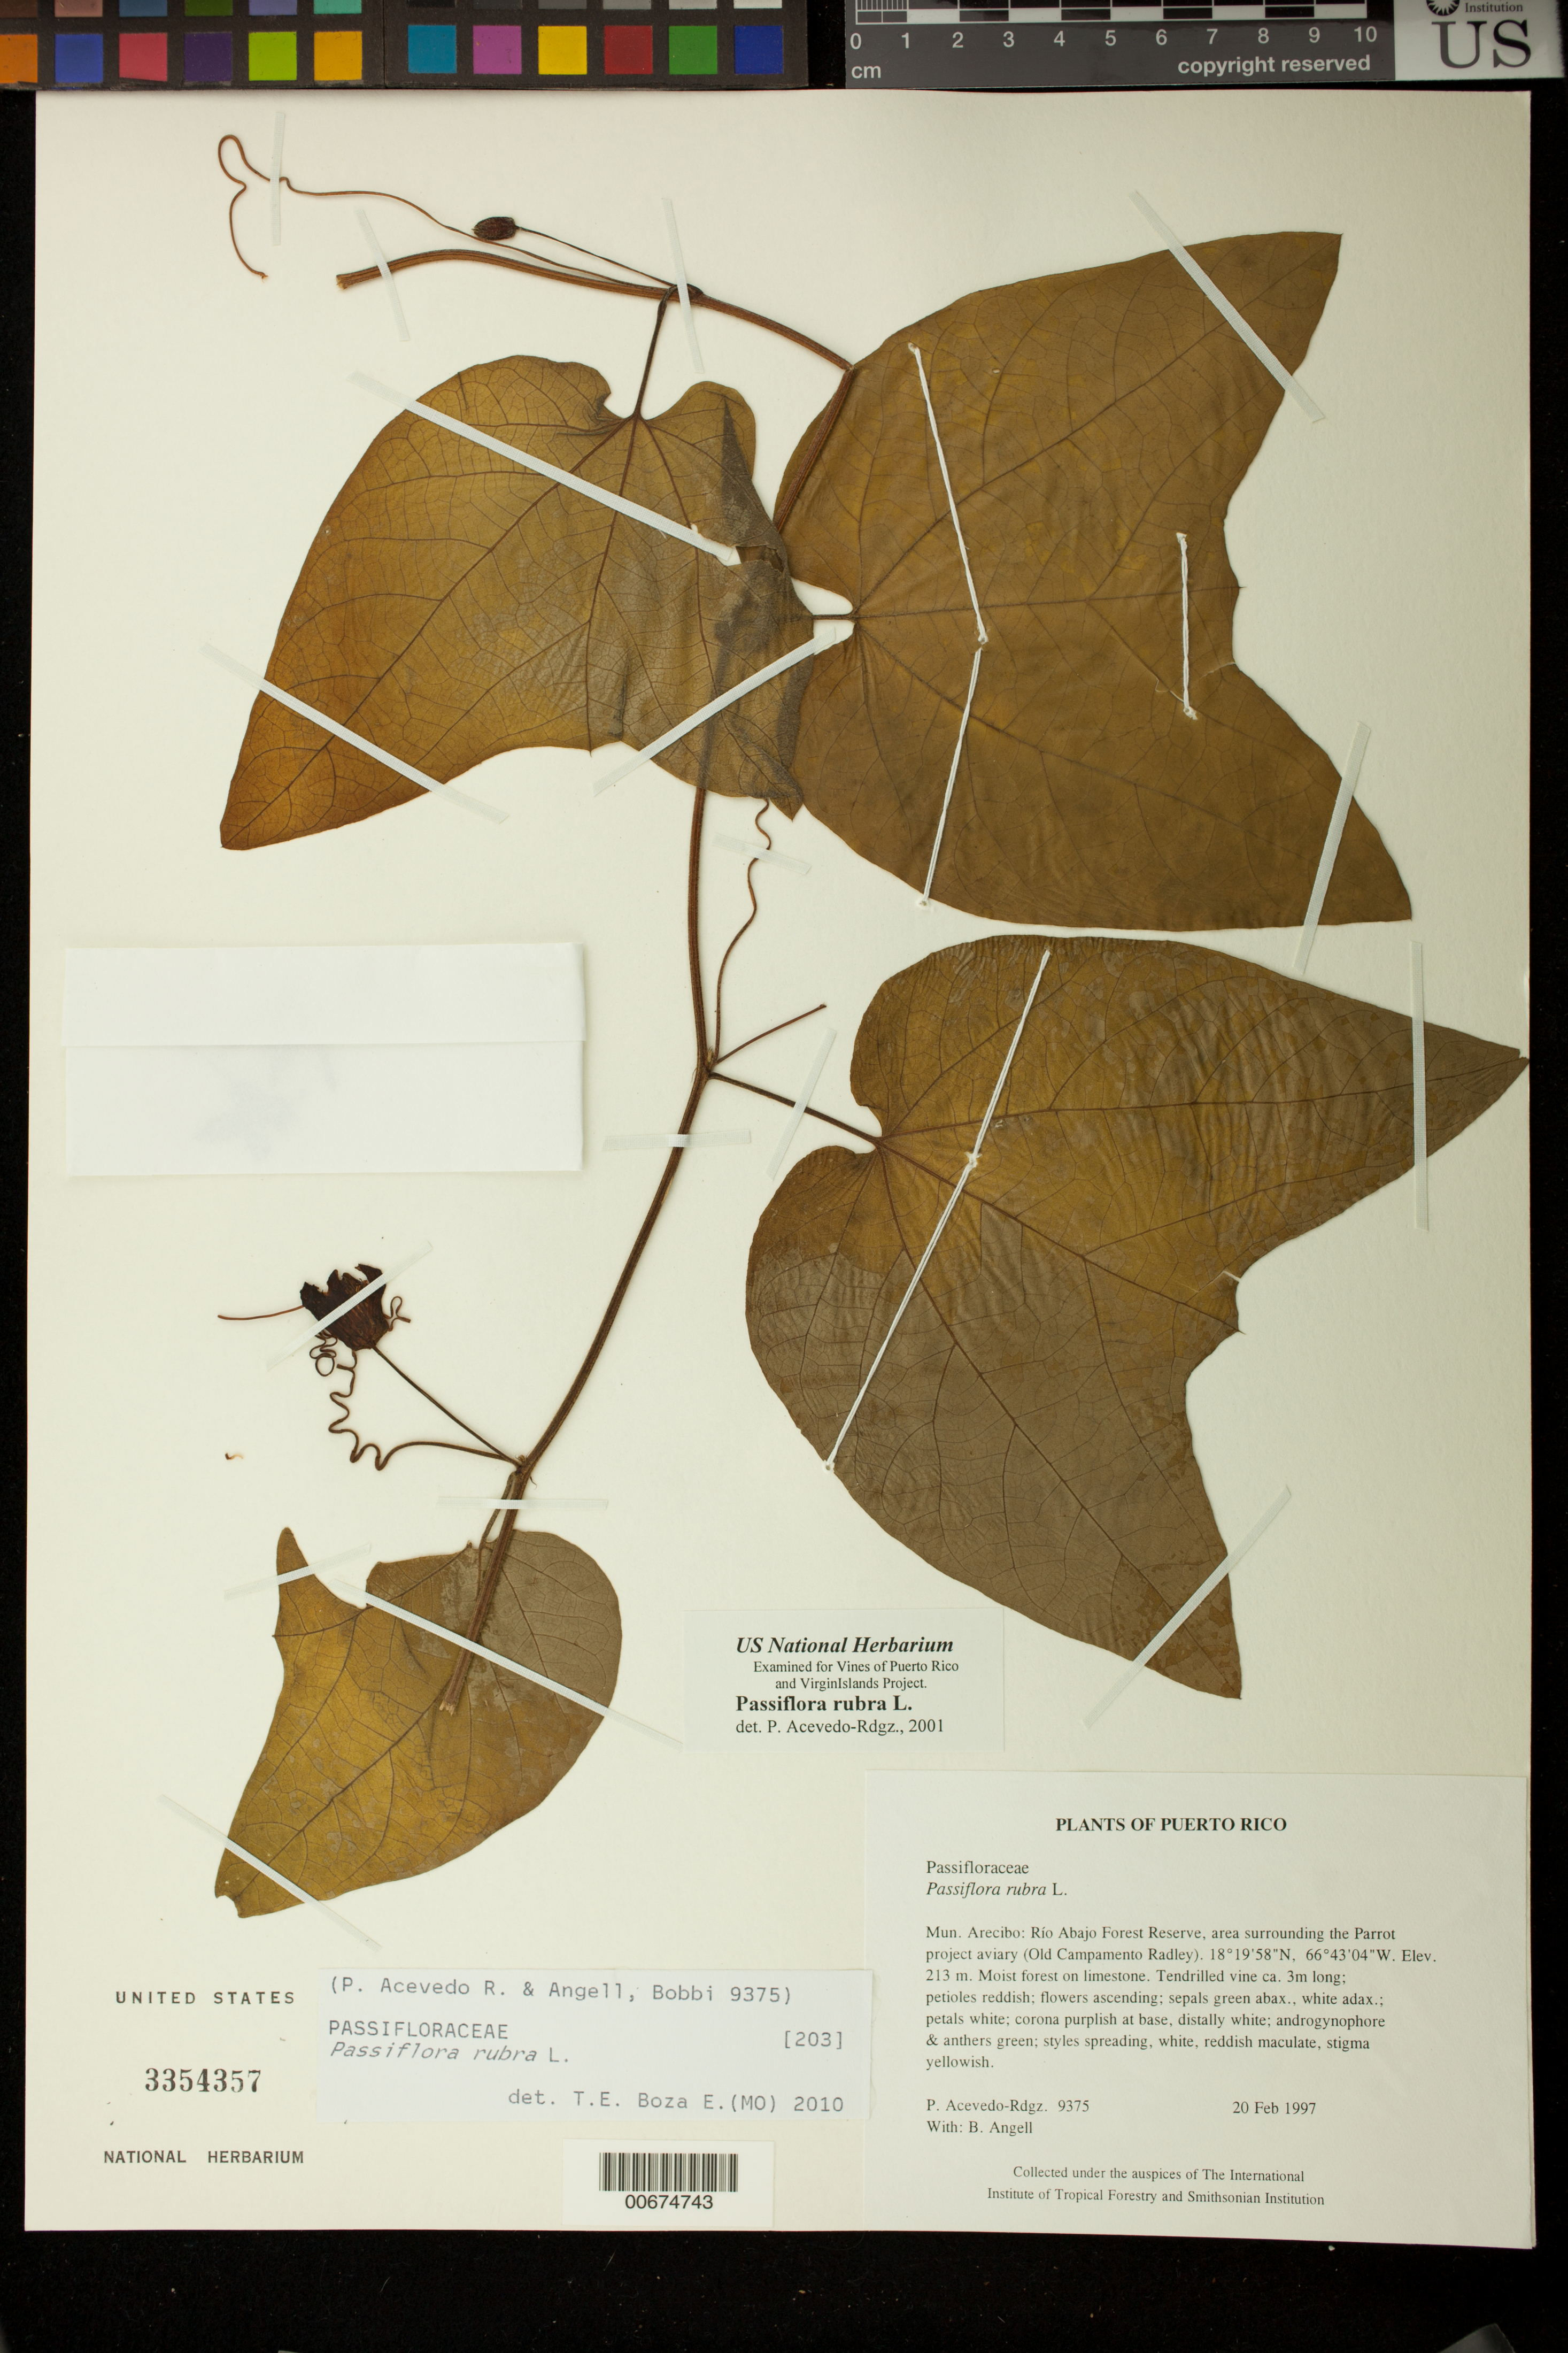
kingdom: Plantae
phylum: Tracheophyta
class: Magnoliopsida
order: Malpighiales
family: Passifloraceae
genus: Passiflora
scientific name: Passiflora rubra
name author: L.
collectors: P. Acevedo-Rodr. & Bobbi Angell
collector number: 9375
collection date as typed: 20 Feb 1997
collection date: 1997-02-20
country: Puerto Rico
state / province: Arecibo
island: Puerto Rico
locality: Arecibo; Río Abajo Forest Reserve, area surrounding the Parrot project aviary (Old Campamento Radley).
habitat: Moist forest on limestone.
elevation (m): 213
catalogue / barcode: US 3354357